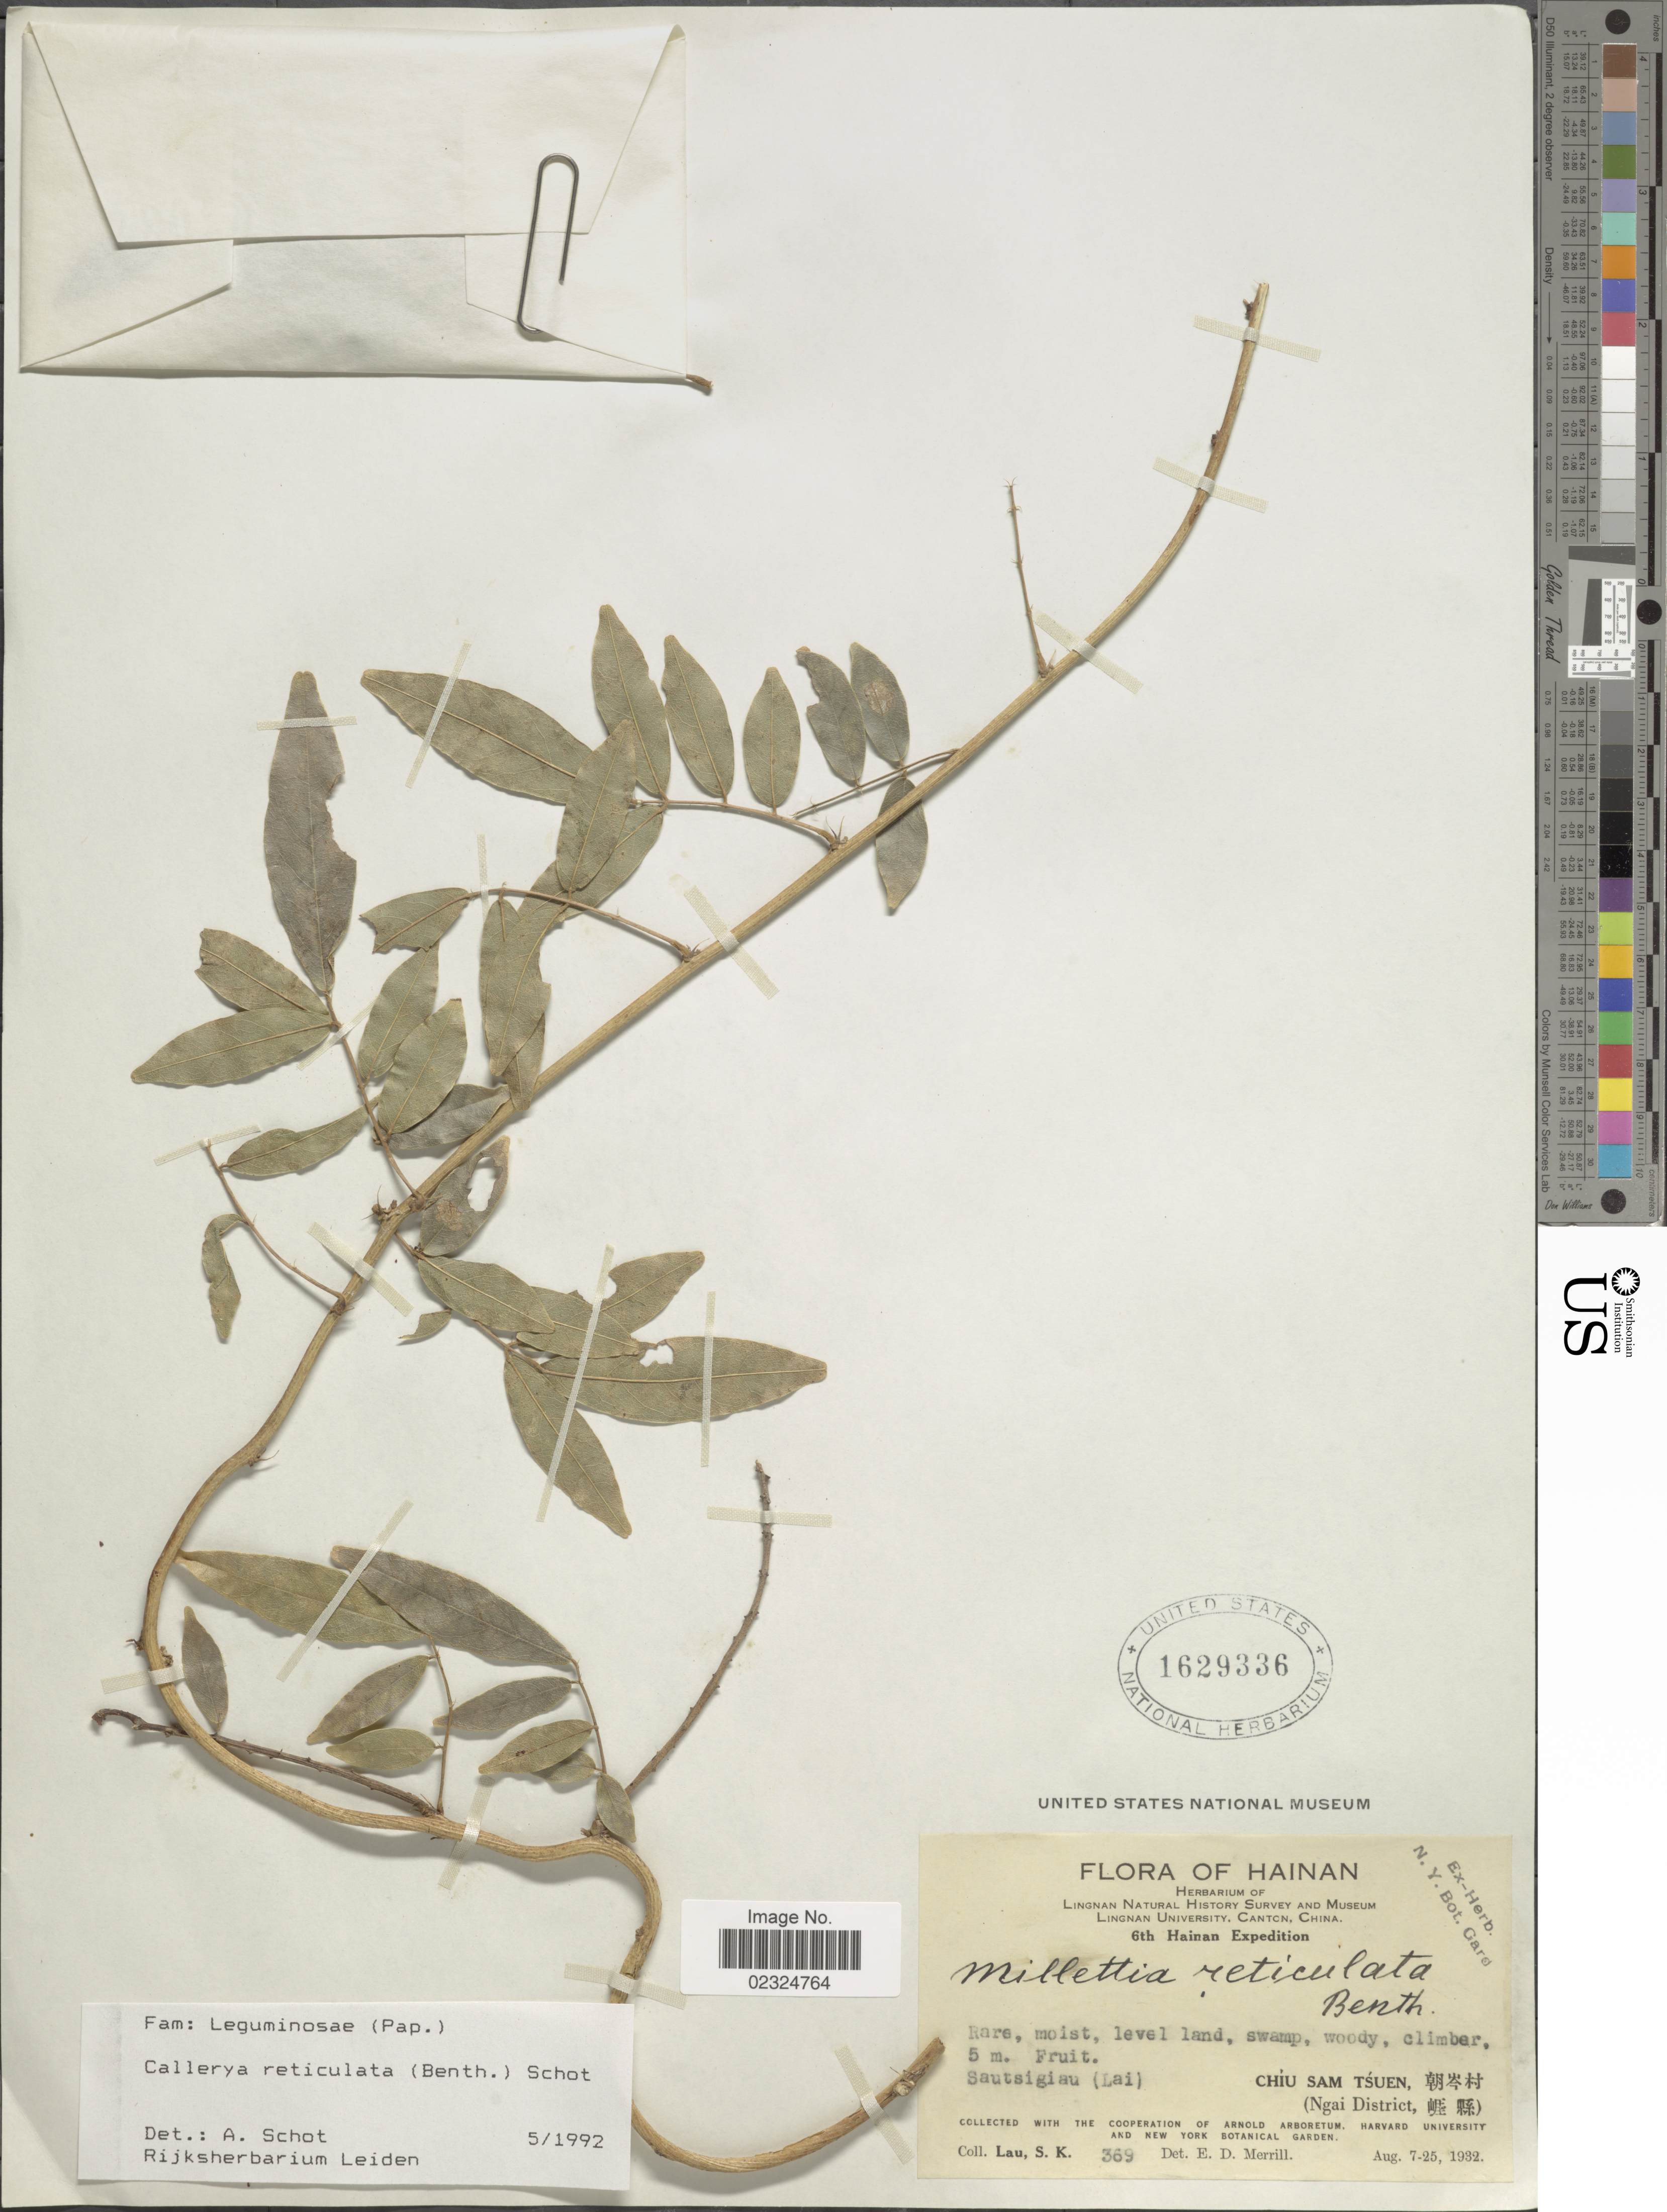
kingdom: Plantae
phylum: Tracheophyta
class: Magnoliopsida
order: Fabales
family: Fabaceae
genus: Wisteriopsis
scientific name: Wisteriopsis reticulata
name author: (Benth.) J. Compton & Schrire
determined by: Strong, Mark T., (BOT), Smithsonian Institution - National Museum of Natural History (UNITED STATES)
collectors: S. K. Lau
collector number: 369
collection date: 1932-08-07/1932-08-25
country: China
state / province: Hainan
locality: Chiu Sam Tsuen, Sautsigiau (Lai) Ngai District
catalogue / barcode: US 1629336